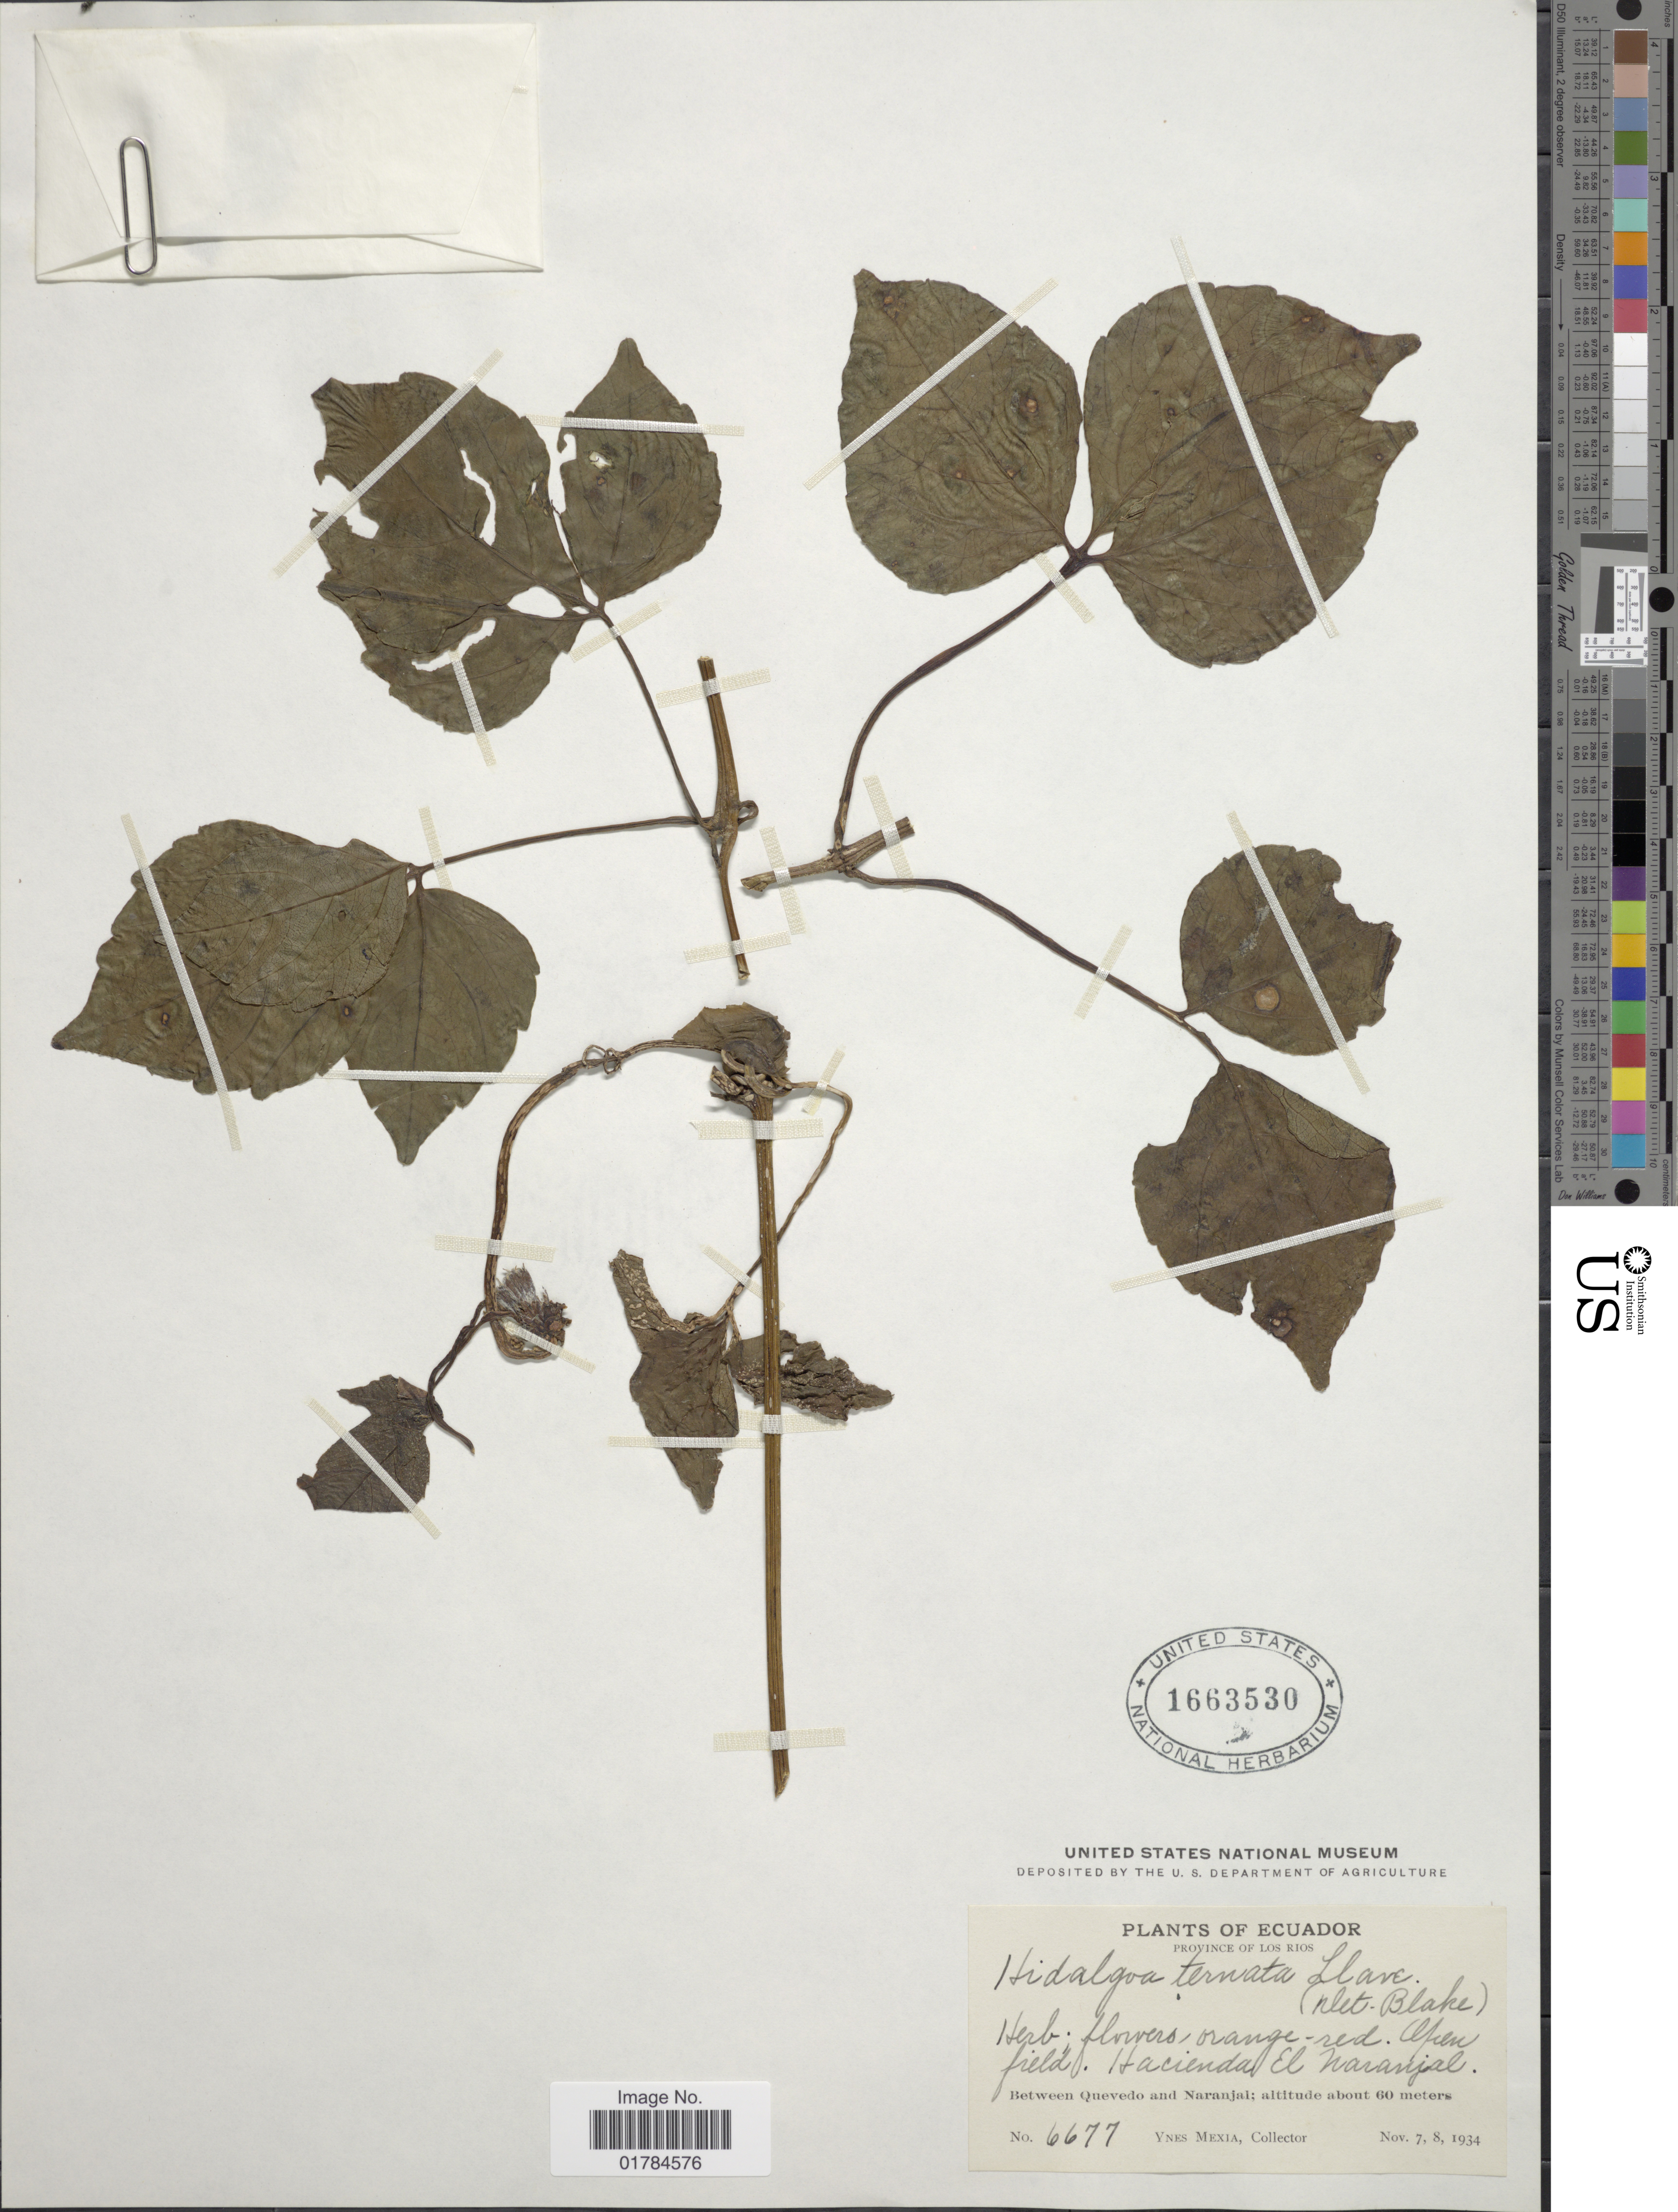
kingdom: Plantae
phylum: Tracheophyta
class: Magnoliopsida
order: Asterales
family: Asteraceae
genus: Hidalgoa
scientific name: Hidalgoa ternata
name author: La Llave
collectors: Y. Mexia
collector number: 6677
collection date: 1934-11-07/1934-11-08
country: Ecuador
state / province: Los Ríos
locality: Hacienda El Naranjal, Between Quevedo and Naranjai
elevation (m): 60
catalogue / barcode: US 1663530